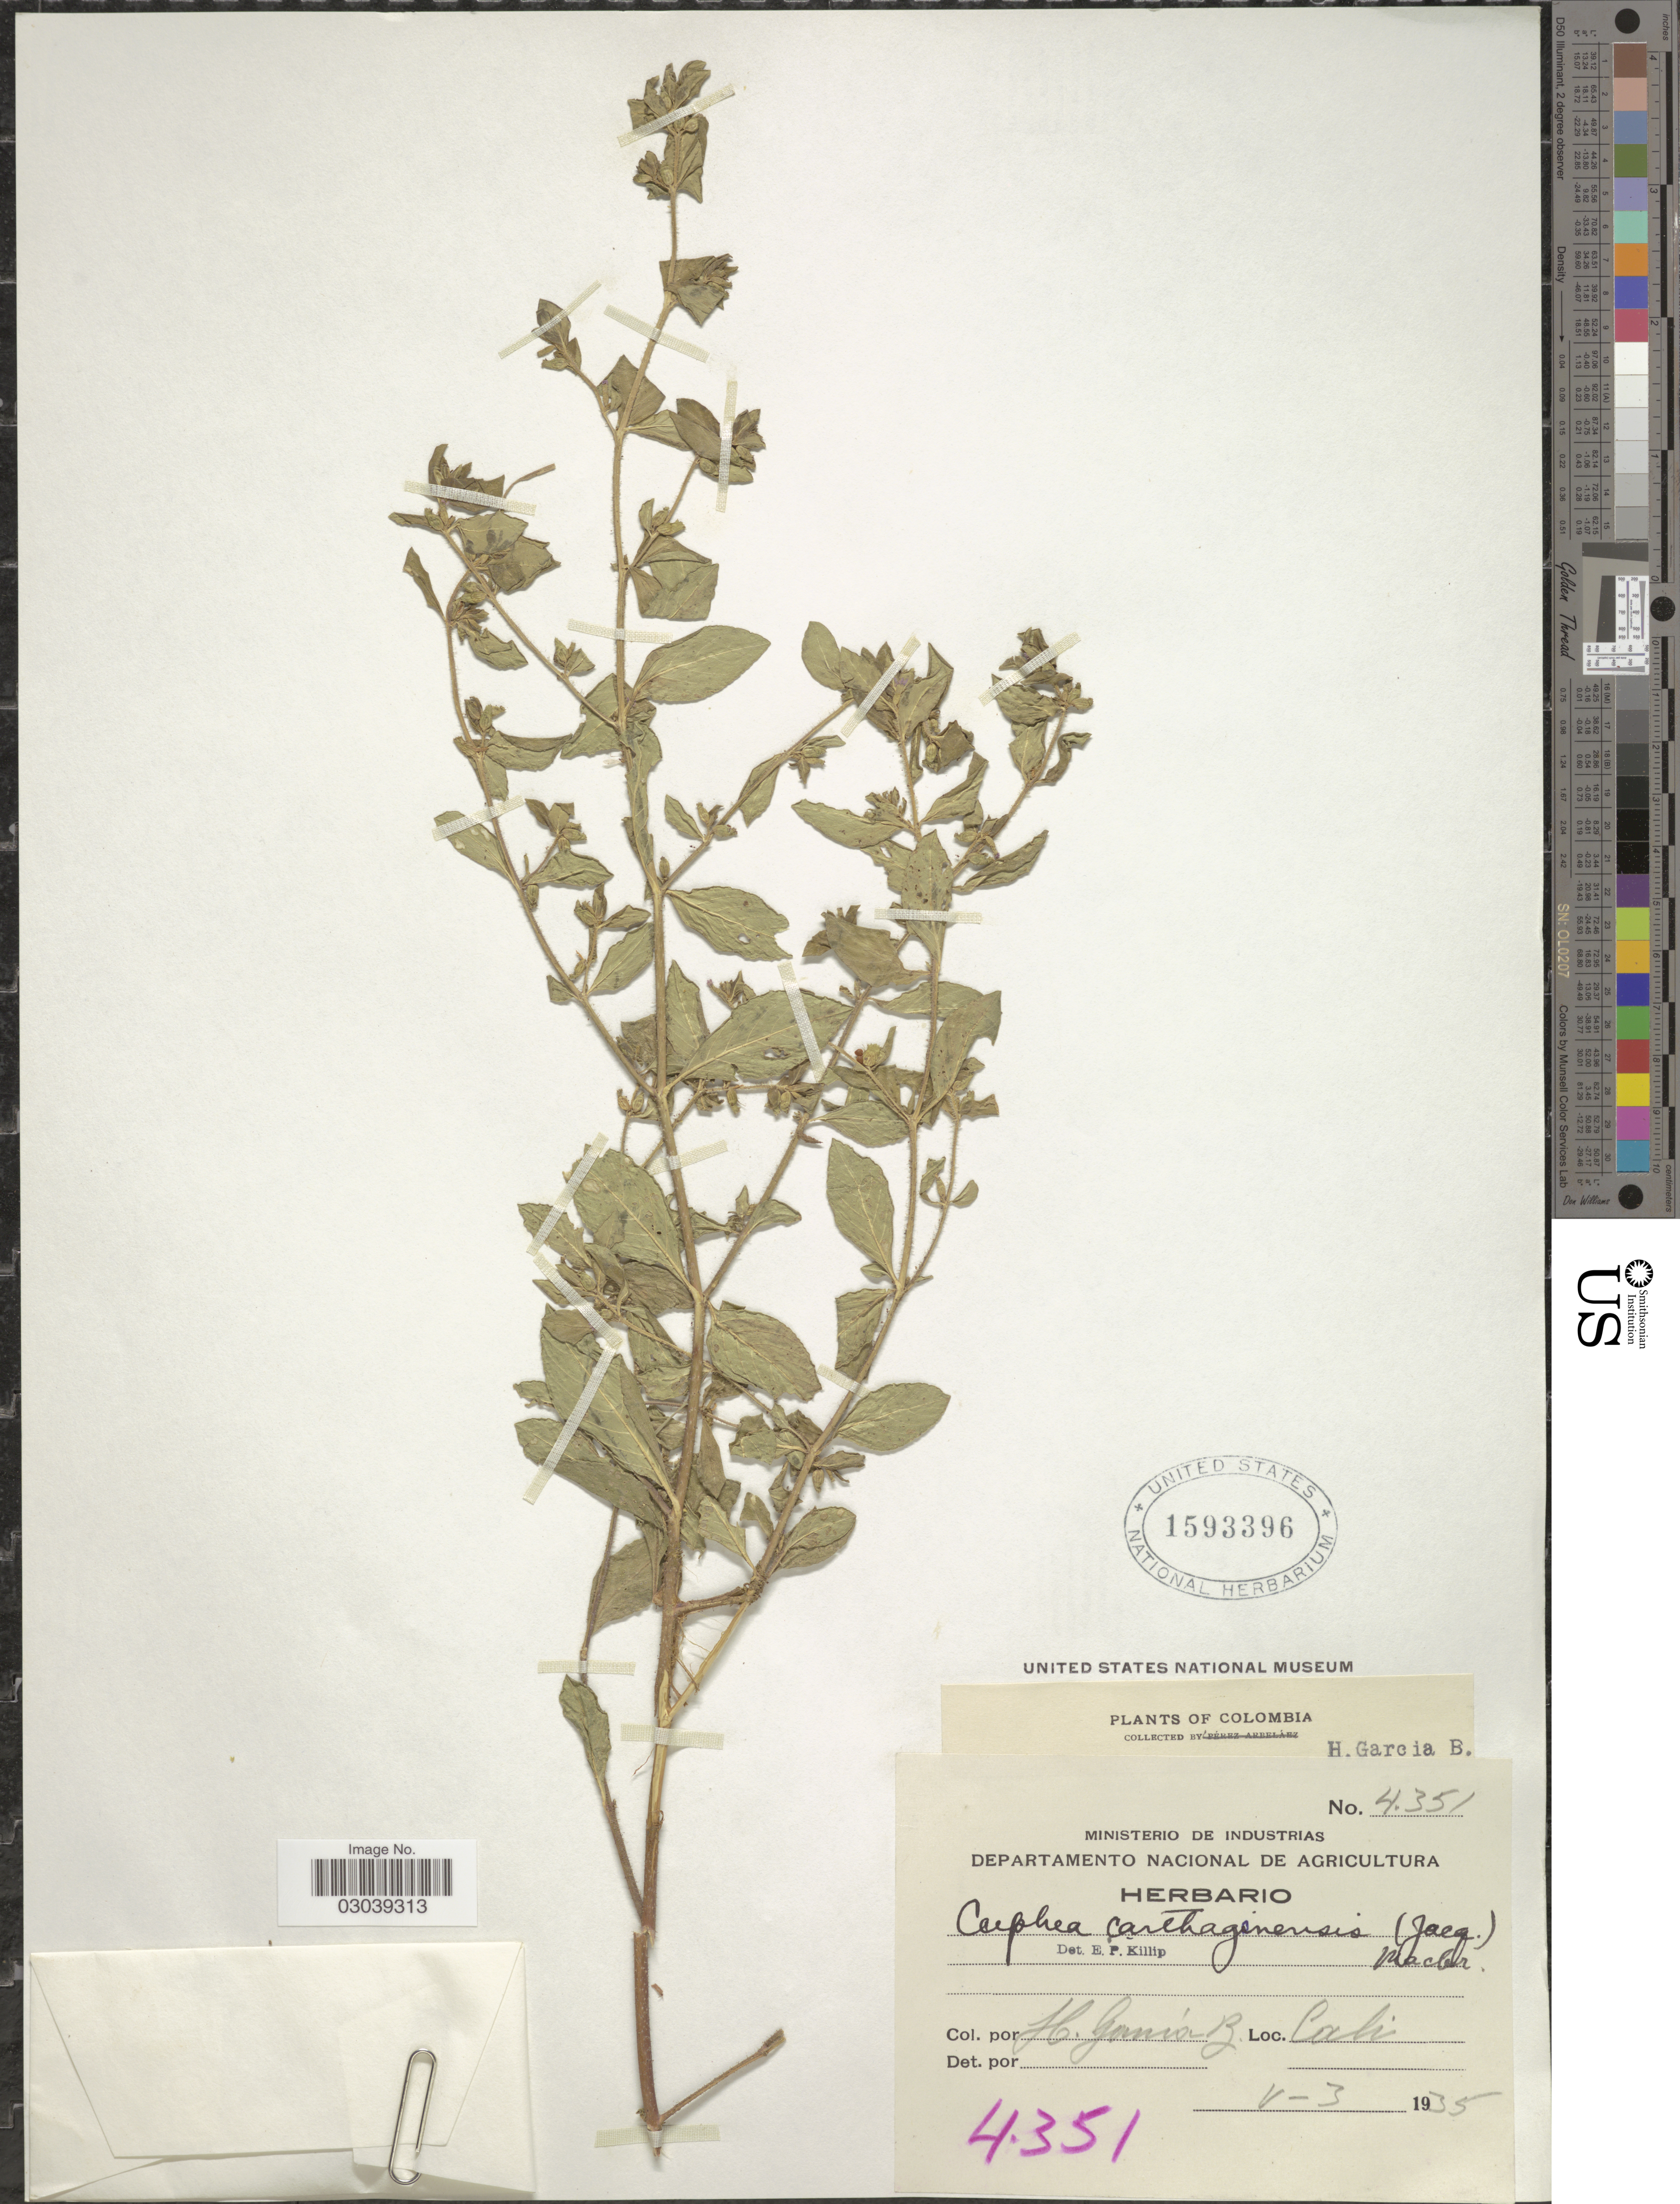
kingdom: Plantae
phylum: Tracheophyta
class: Magnoliopsida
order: Myrtales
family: Lythraceae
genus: Cuphea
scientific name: Cuphea carthagenensis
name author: (Jacq.) J.F. Macbr.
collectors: H. García B.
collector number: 4351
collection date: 1935-05-03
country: Colombia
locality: Cali.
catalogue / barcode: US 1593396